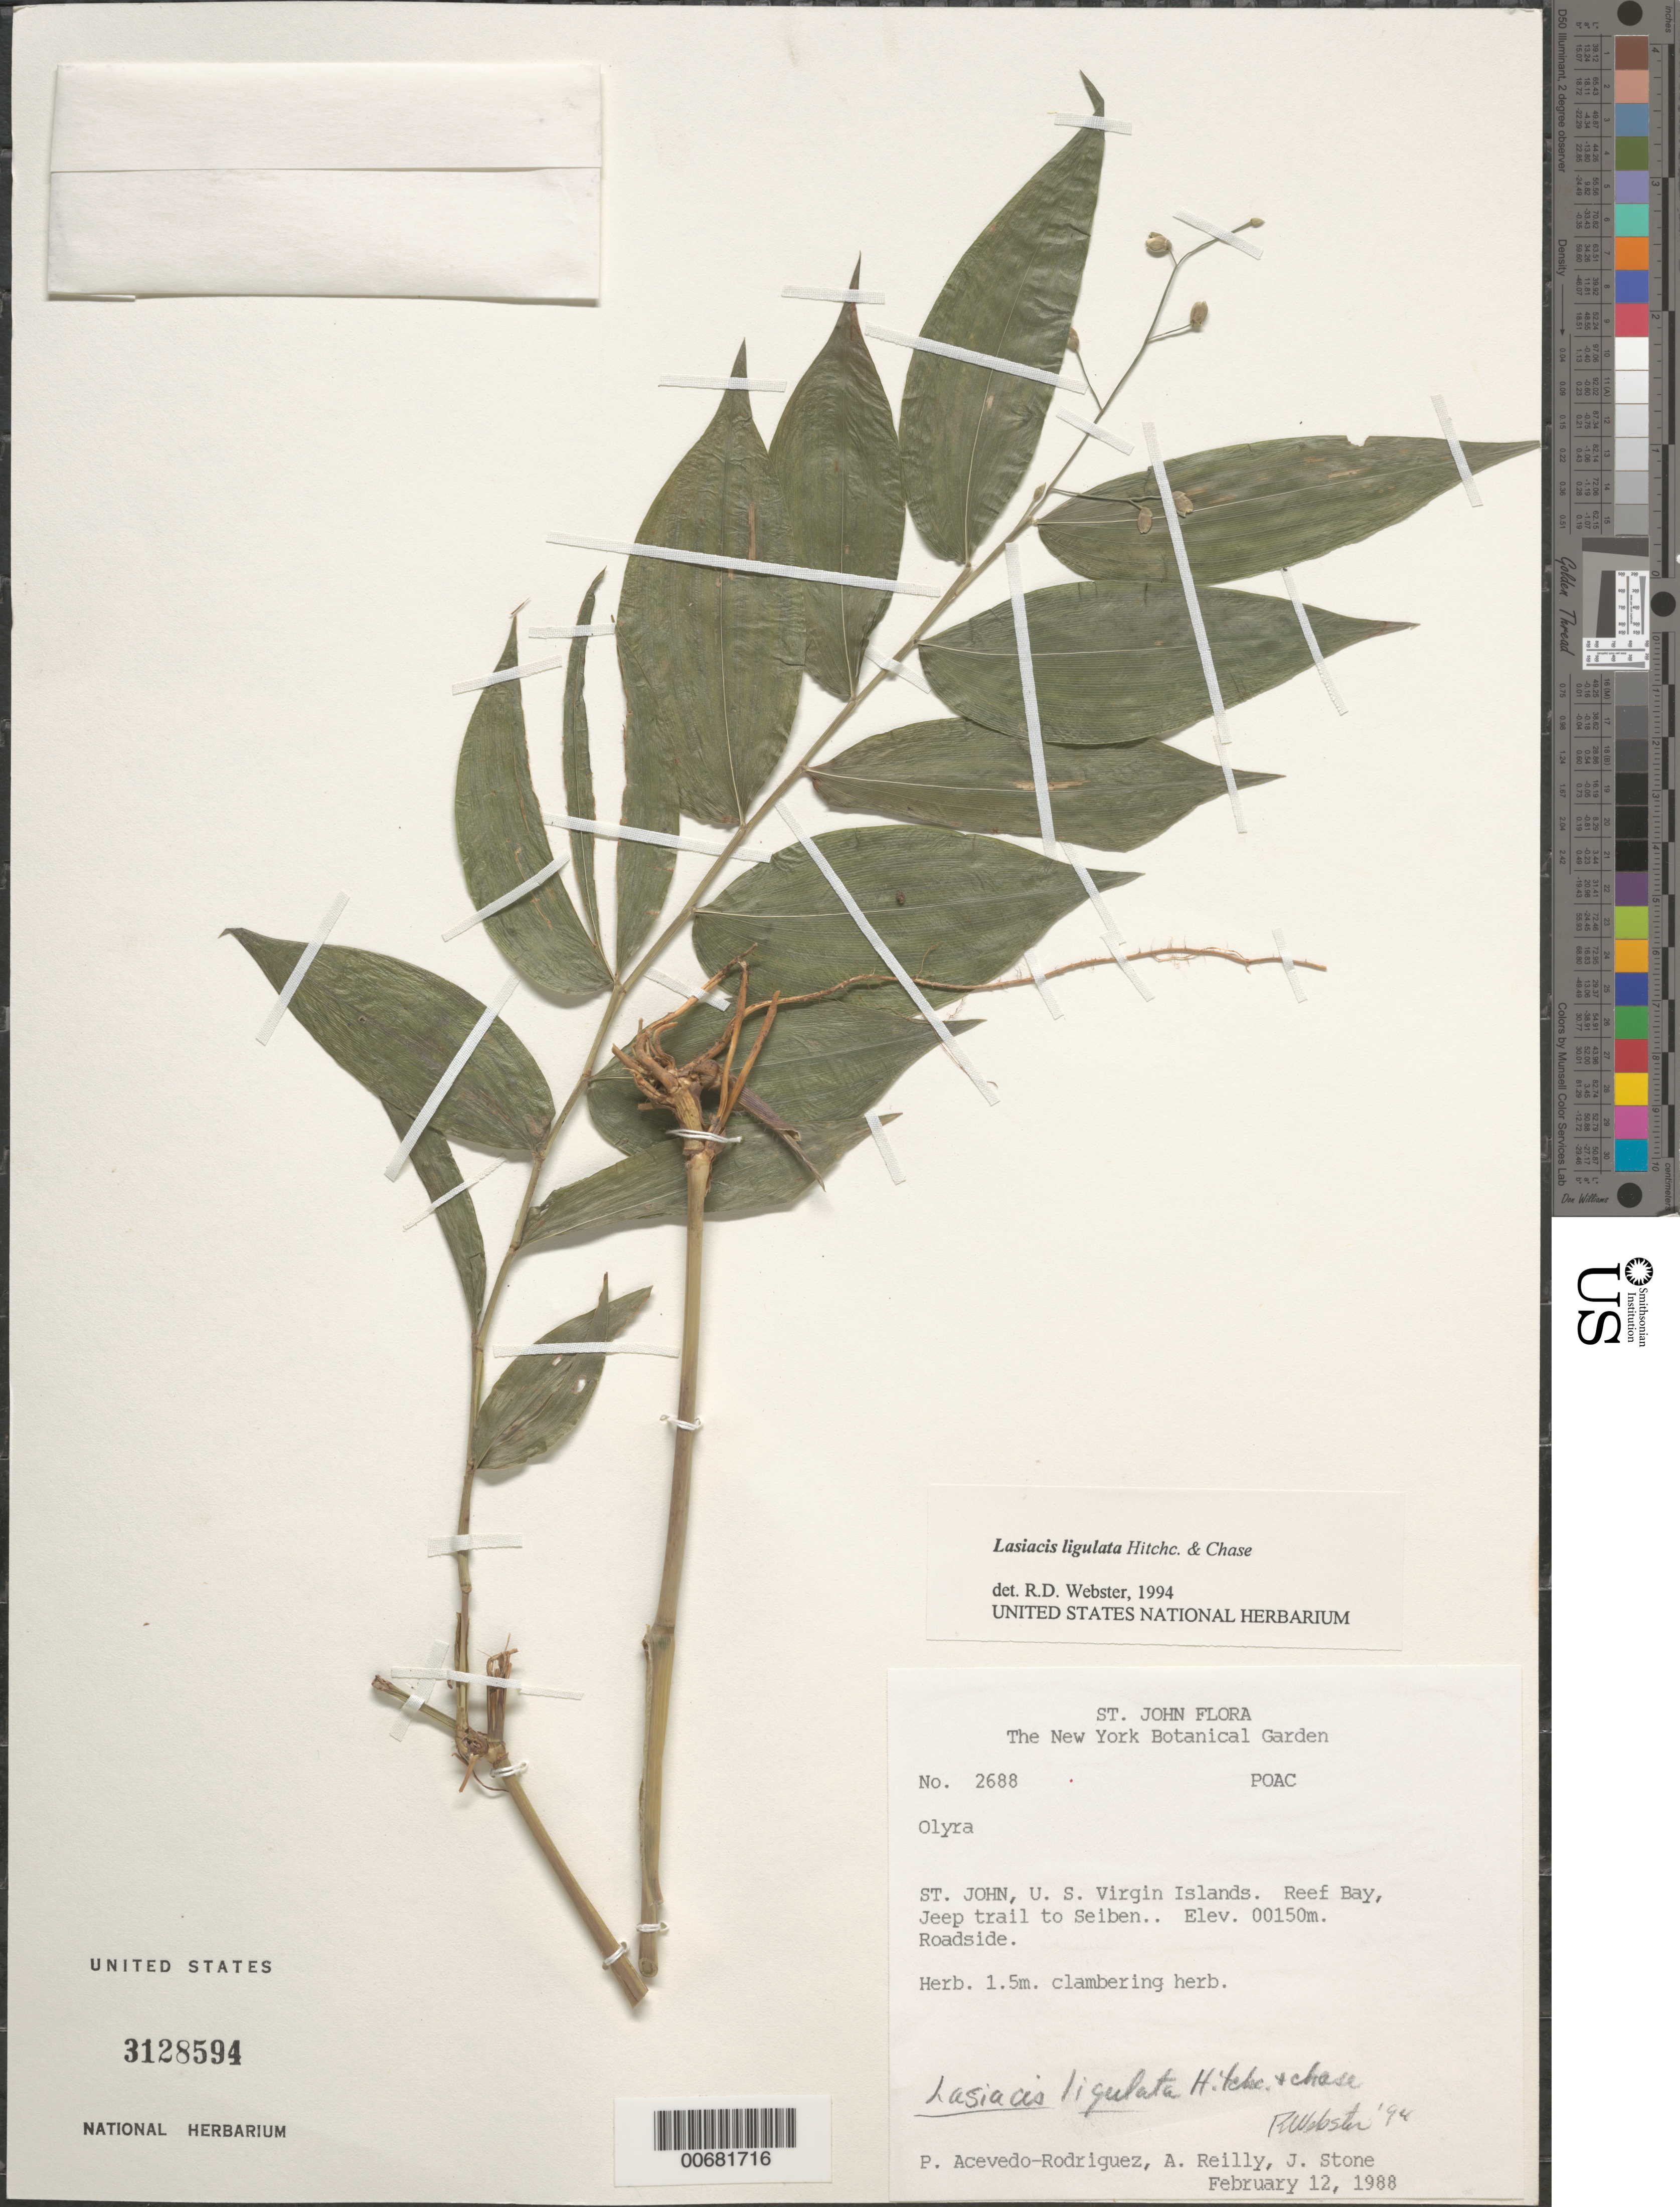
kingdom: Plantae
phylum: Tracheophyta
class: Liliopsida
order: Poales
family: Poaceae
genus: Lasiacis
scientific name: Lasiacis ligulata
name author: Hitchc. & Chase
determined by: Webster, Robert D.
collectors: P. Acevedo-Rodr.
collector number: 2688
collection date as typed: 12 Feb 1988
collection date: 1988-02-12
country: U.S. Virgin Islands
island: St. John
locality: Jeep trail to Seiben.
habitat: Roadside.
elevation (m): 150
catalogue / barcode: US 3128594